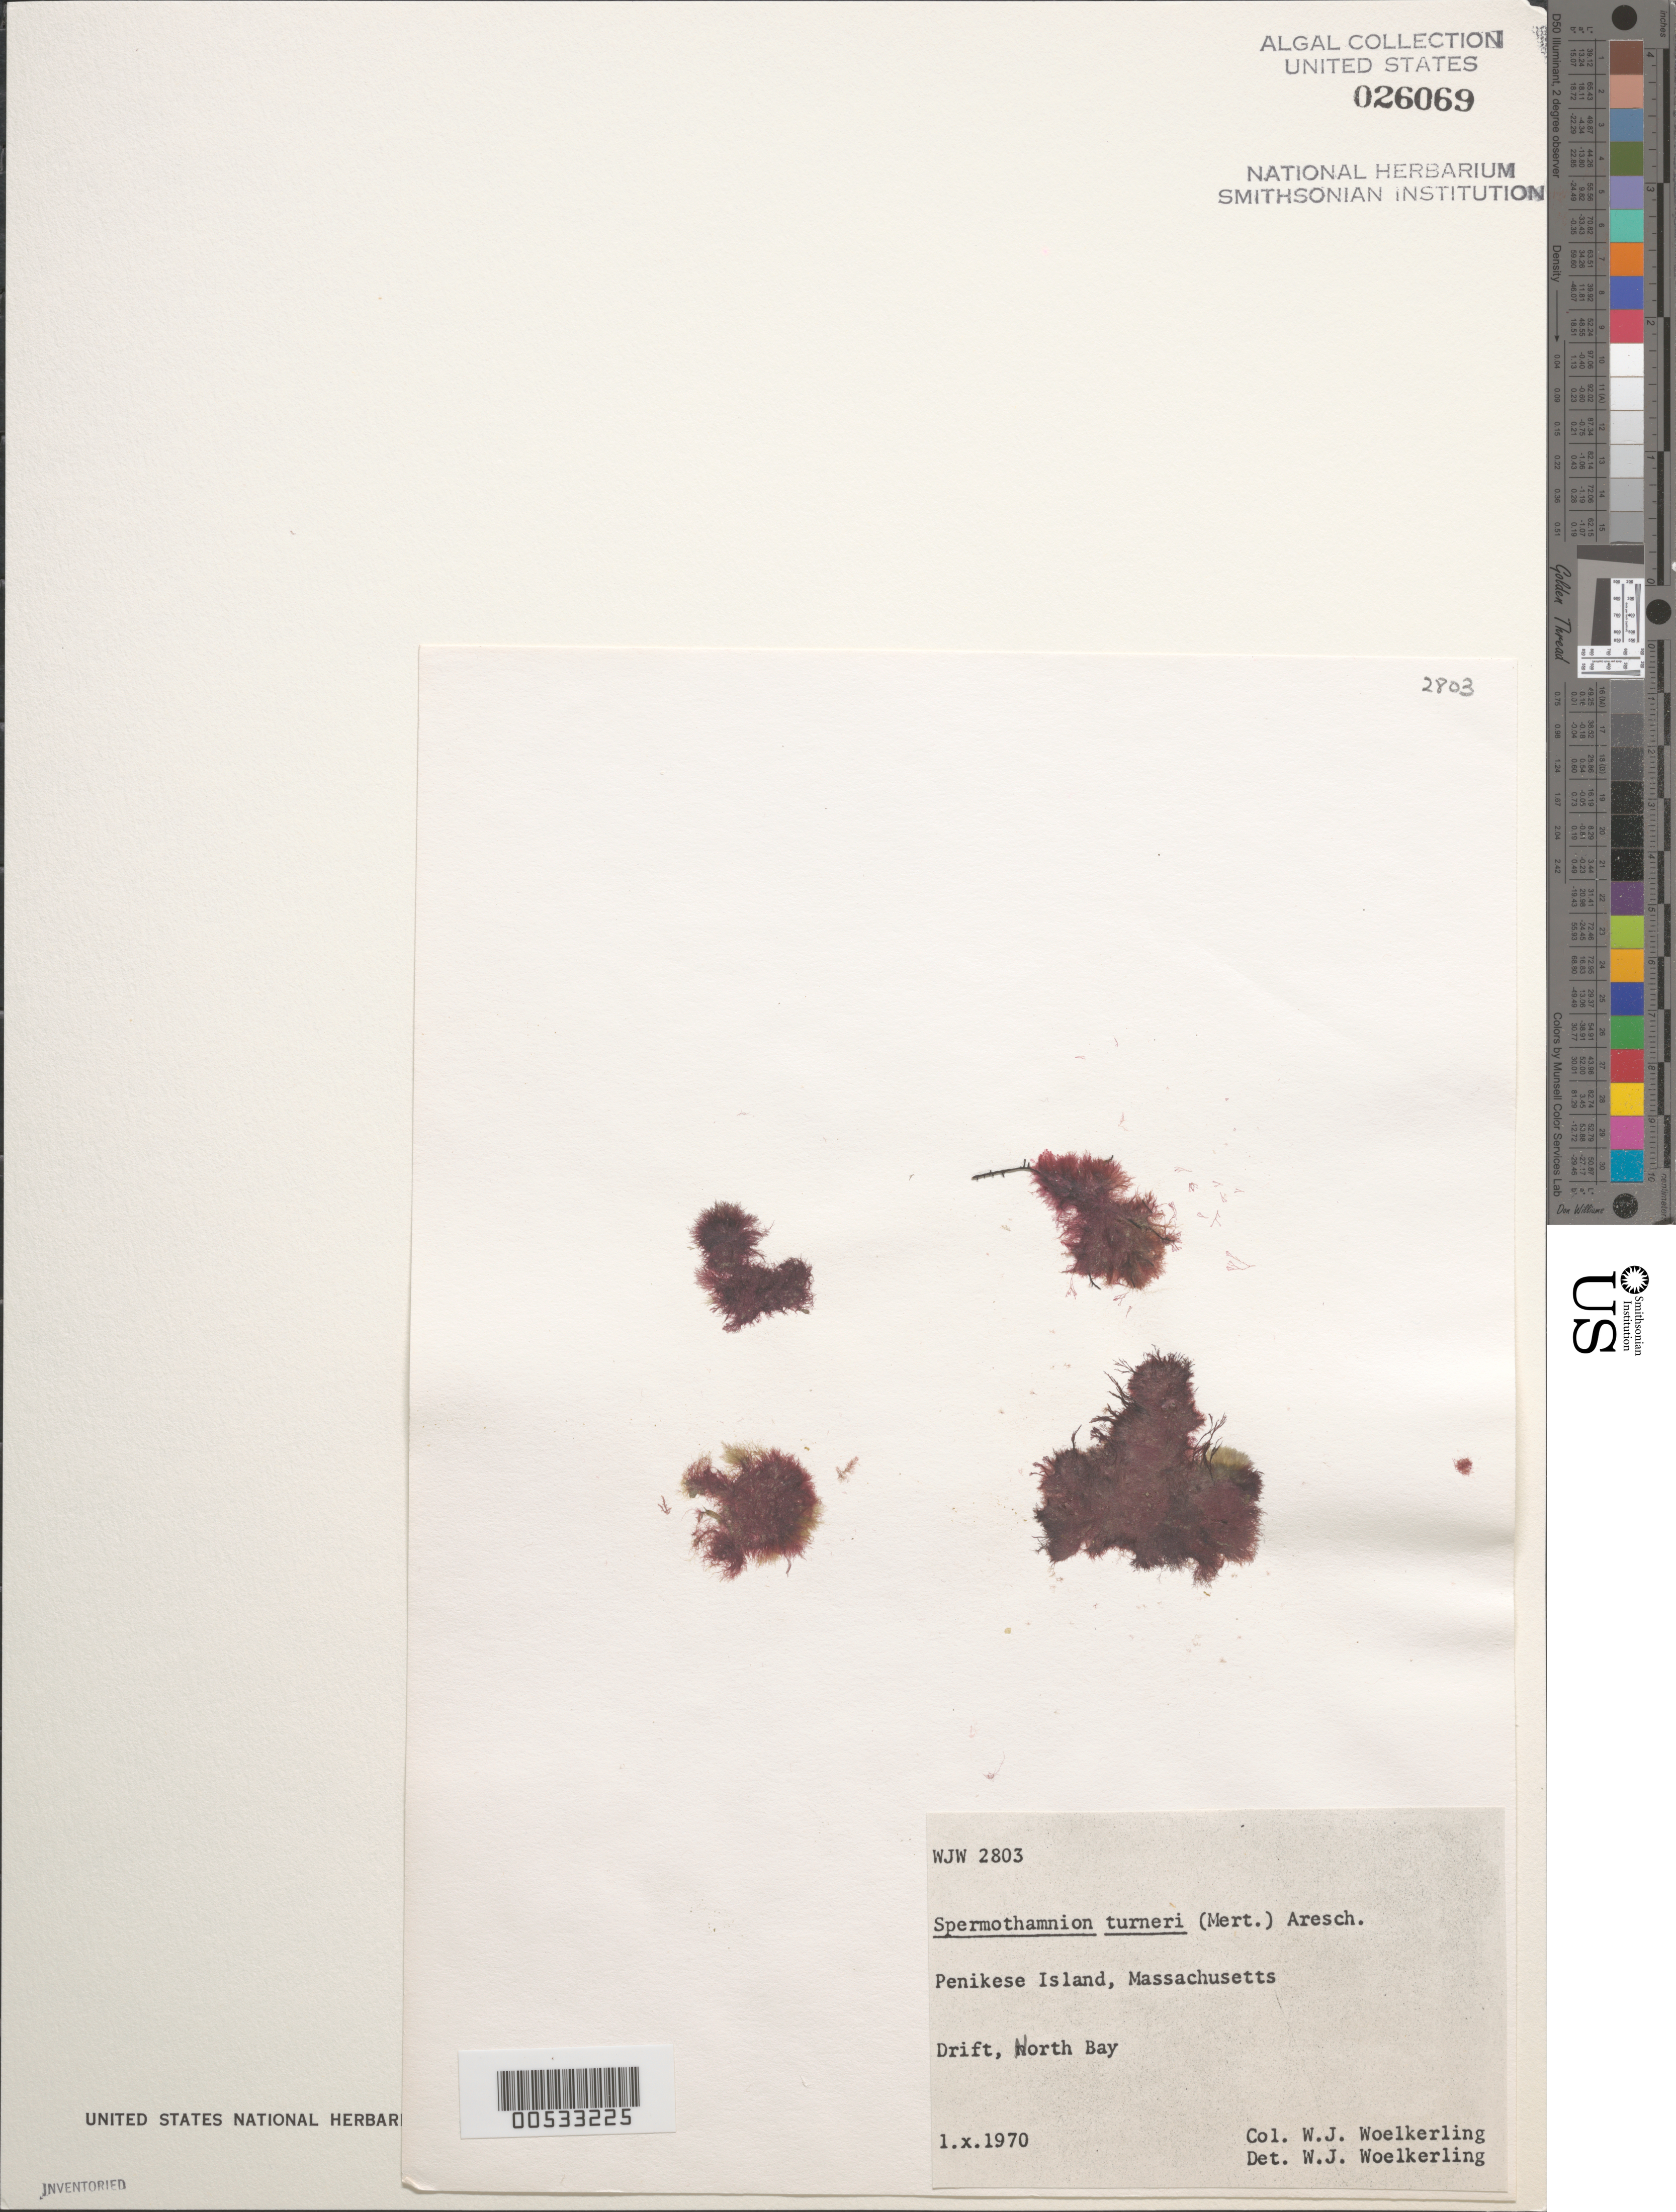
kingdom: Plantae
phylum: Rhodophyta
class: Florideophyceae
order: Ceramiales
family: Ceramiaceae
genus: Scagelothamnion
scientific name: Scagelothamnion turneri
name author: (Mert. ex Roth) A. Athanasiadis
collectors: W. Woelkerling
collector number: WJW 2803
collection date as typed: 01 Oct 1970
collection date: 1970-10-01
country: United States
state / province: Massachusetts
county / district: Dukes County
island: Penikese Island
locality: North Bay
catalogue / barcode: US 26069